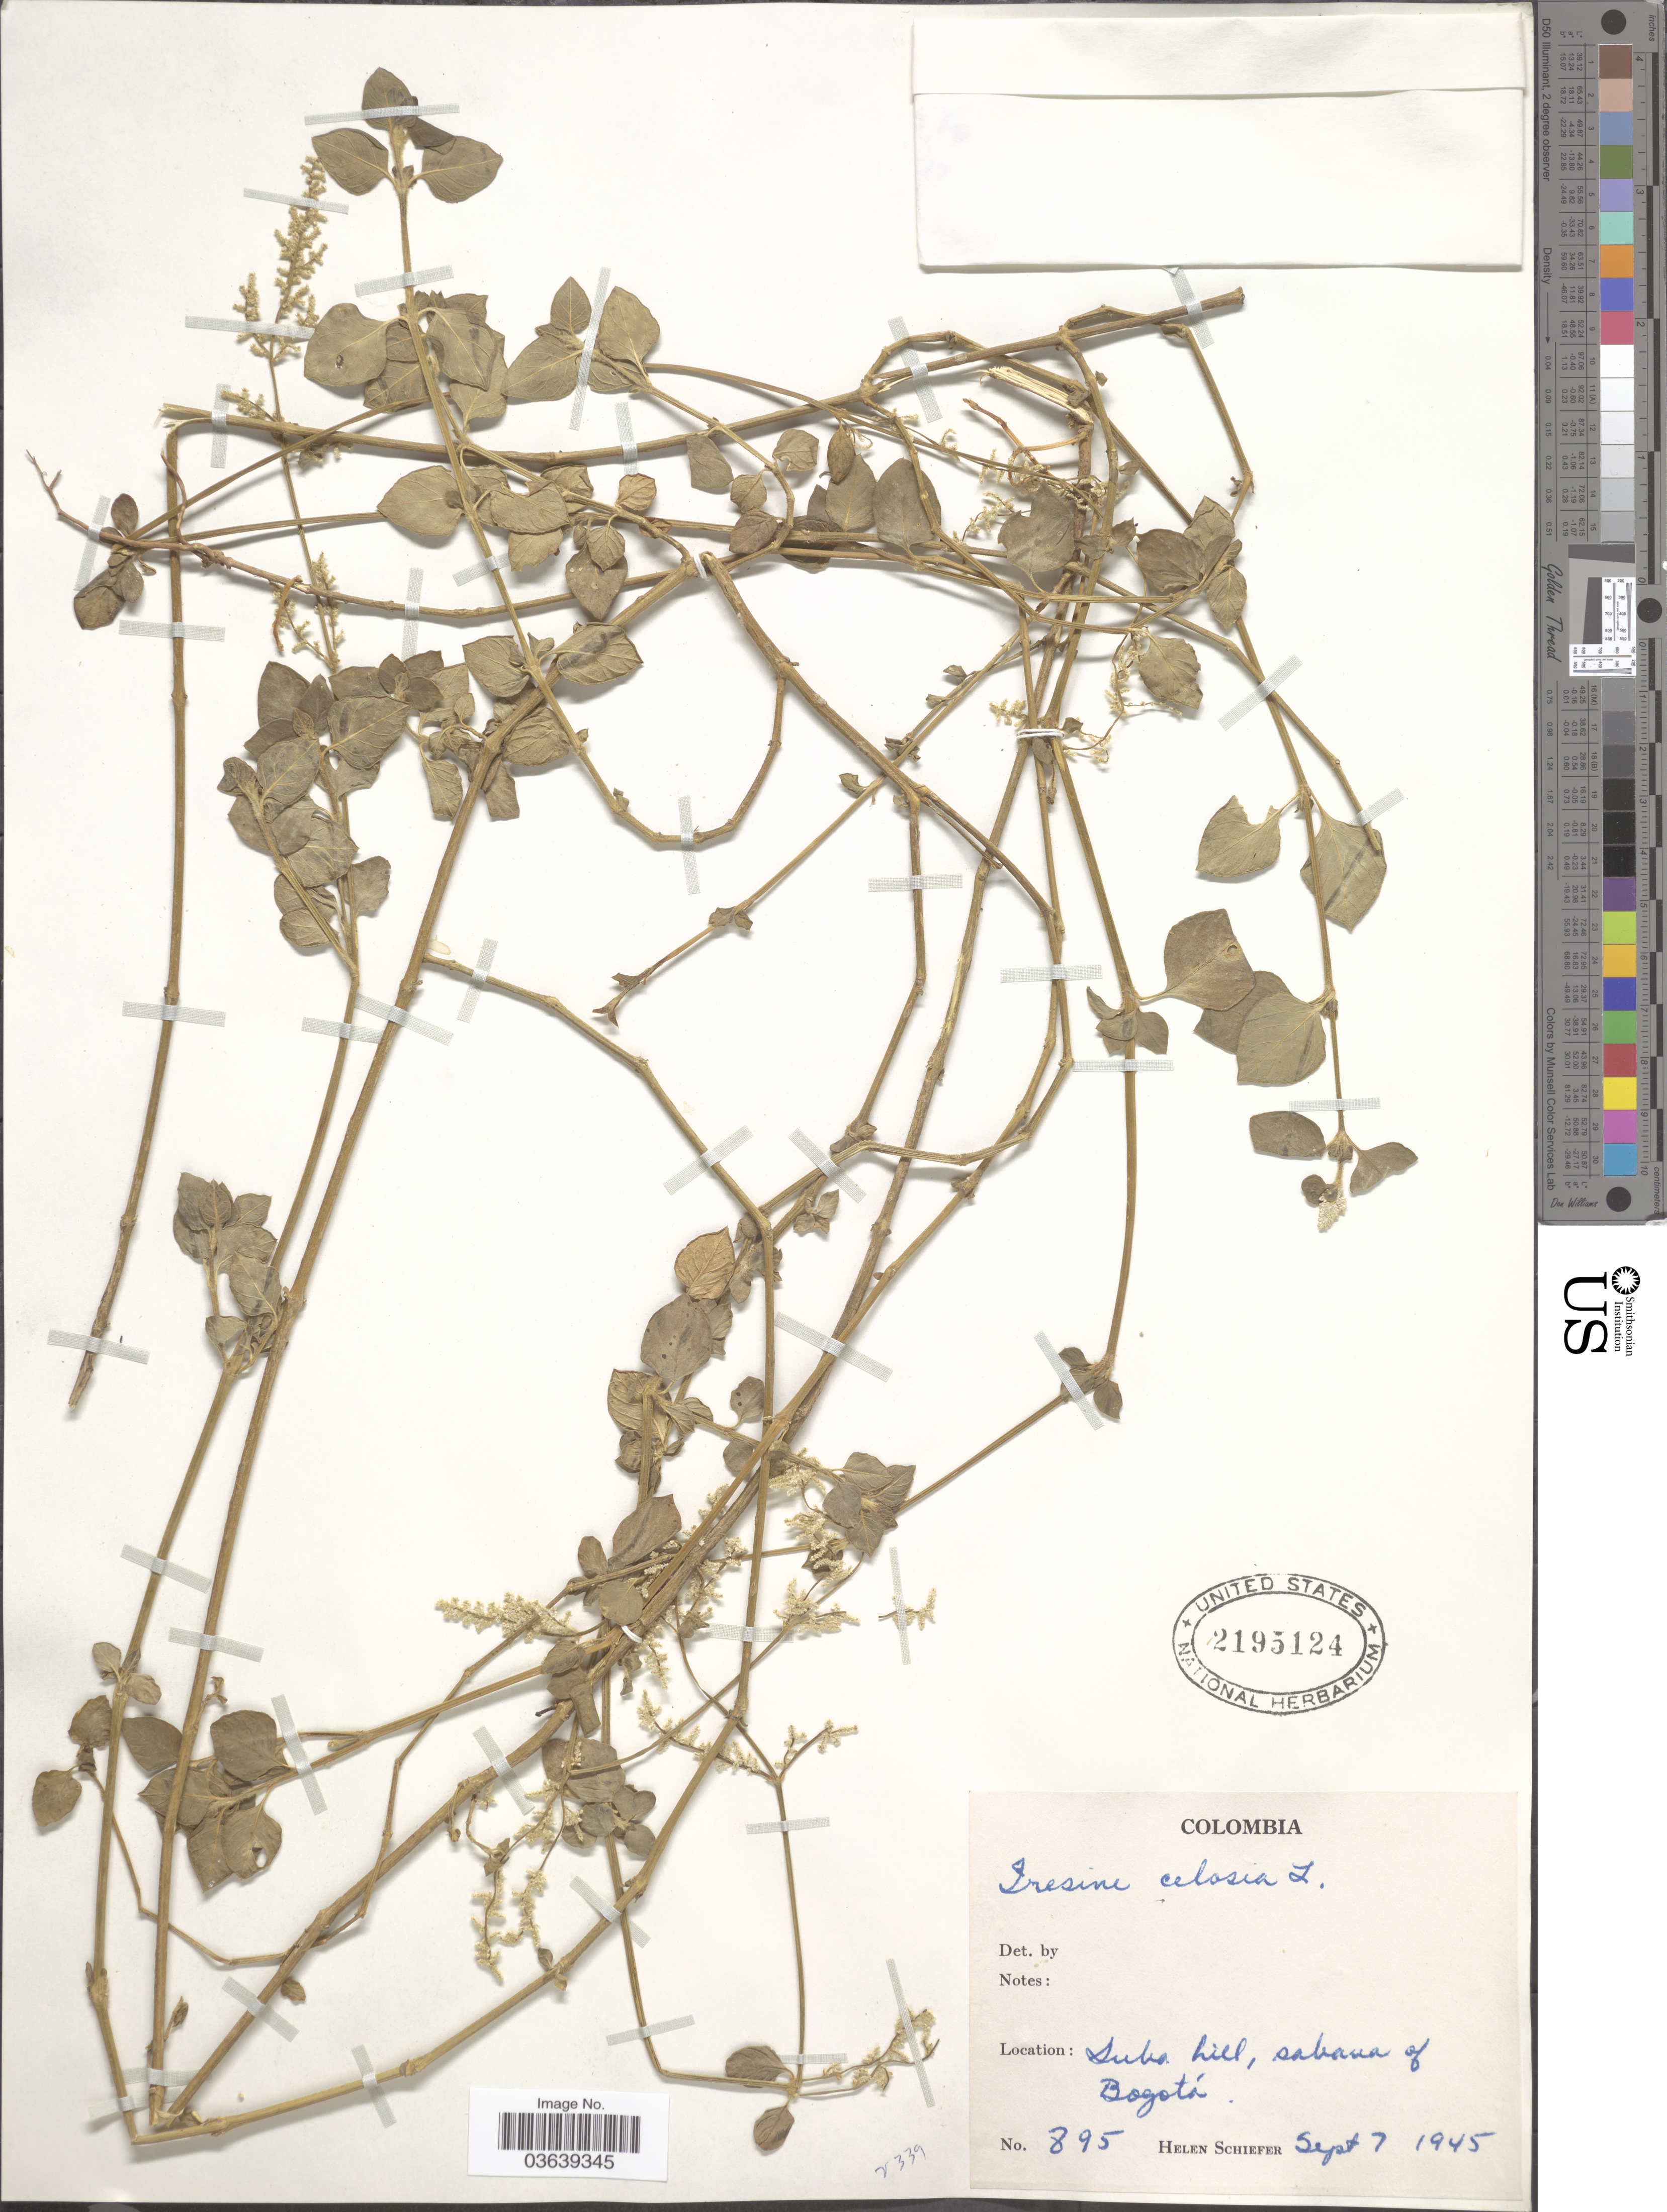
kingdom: Plantae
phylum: Tracheophyta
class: Magnoliopsida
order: Caryophyllales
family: Amaranthaceae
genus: Iresine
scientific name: Iresine celosia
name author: L.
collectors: H. Schiefer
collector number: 895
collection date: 1945-09-07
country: Colombia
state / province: Bogota D.C.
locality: Suba hill, sabana of Bogotá.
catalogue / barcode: US 2195124